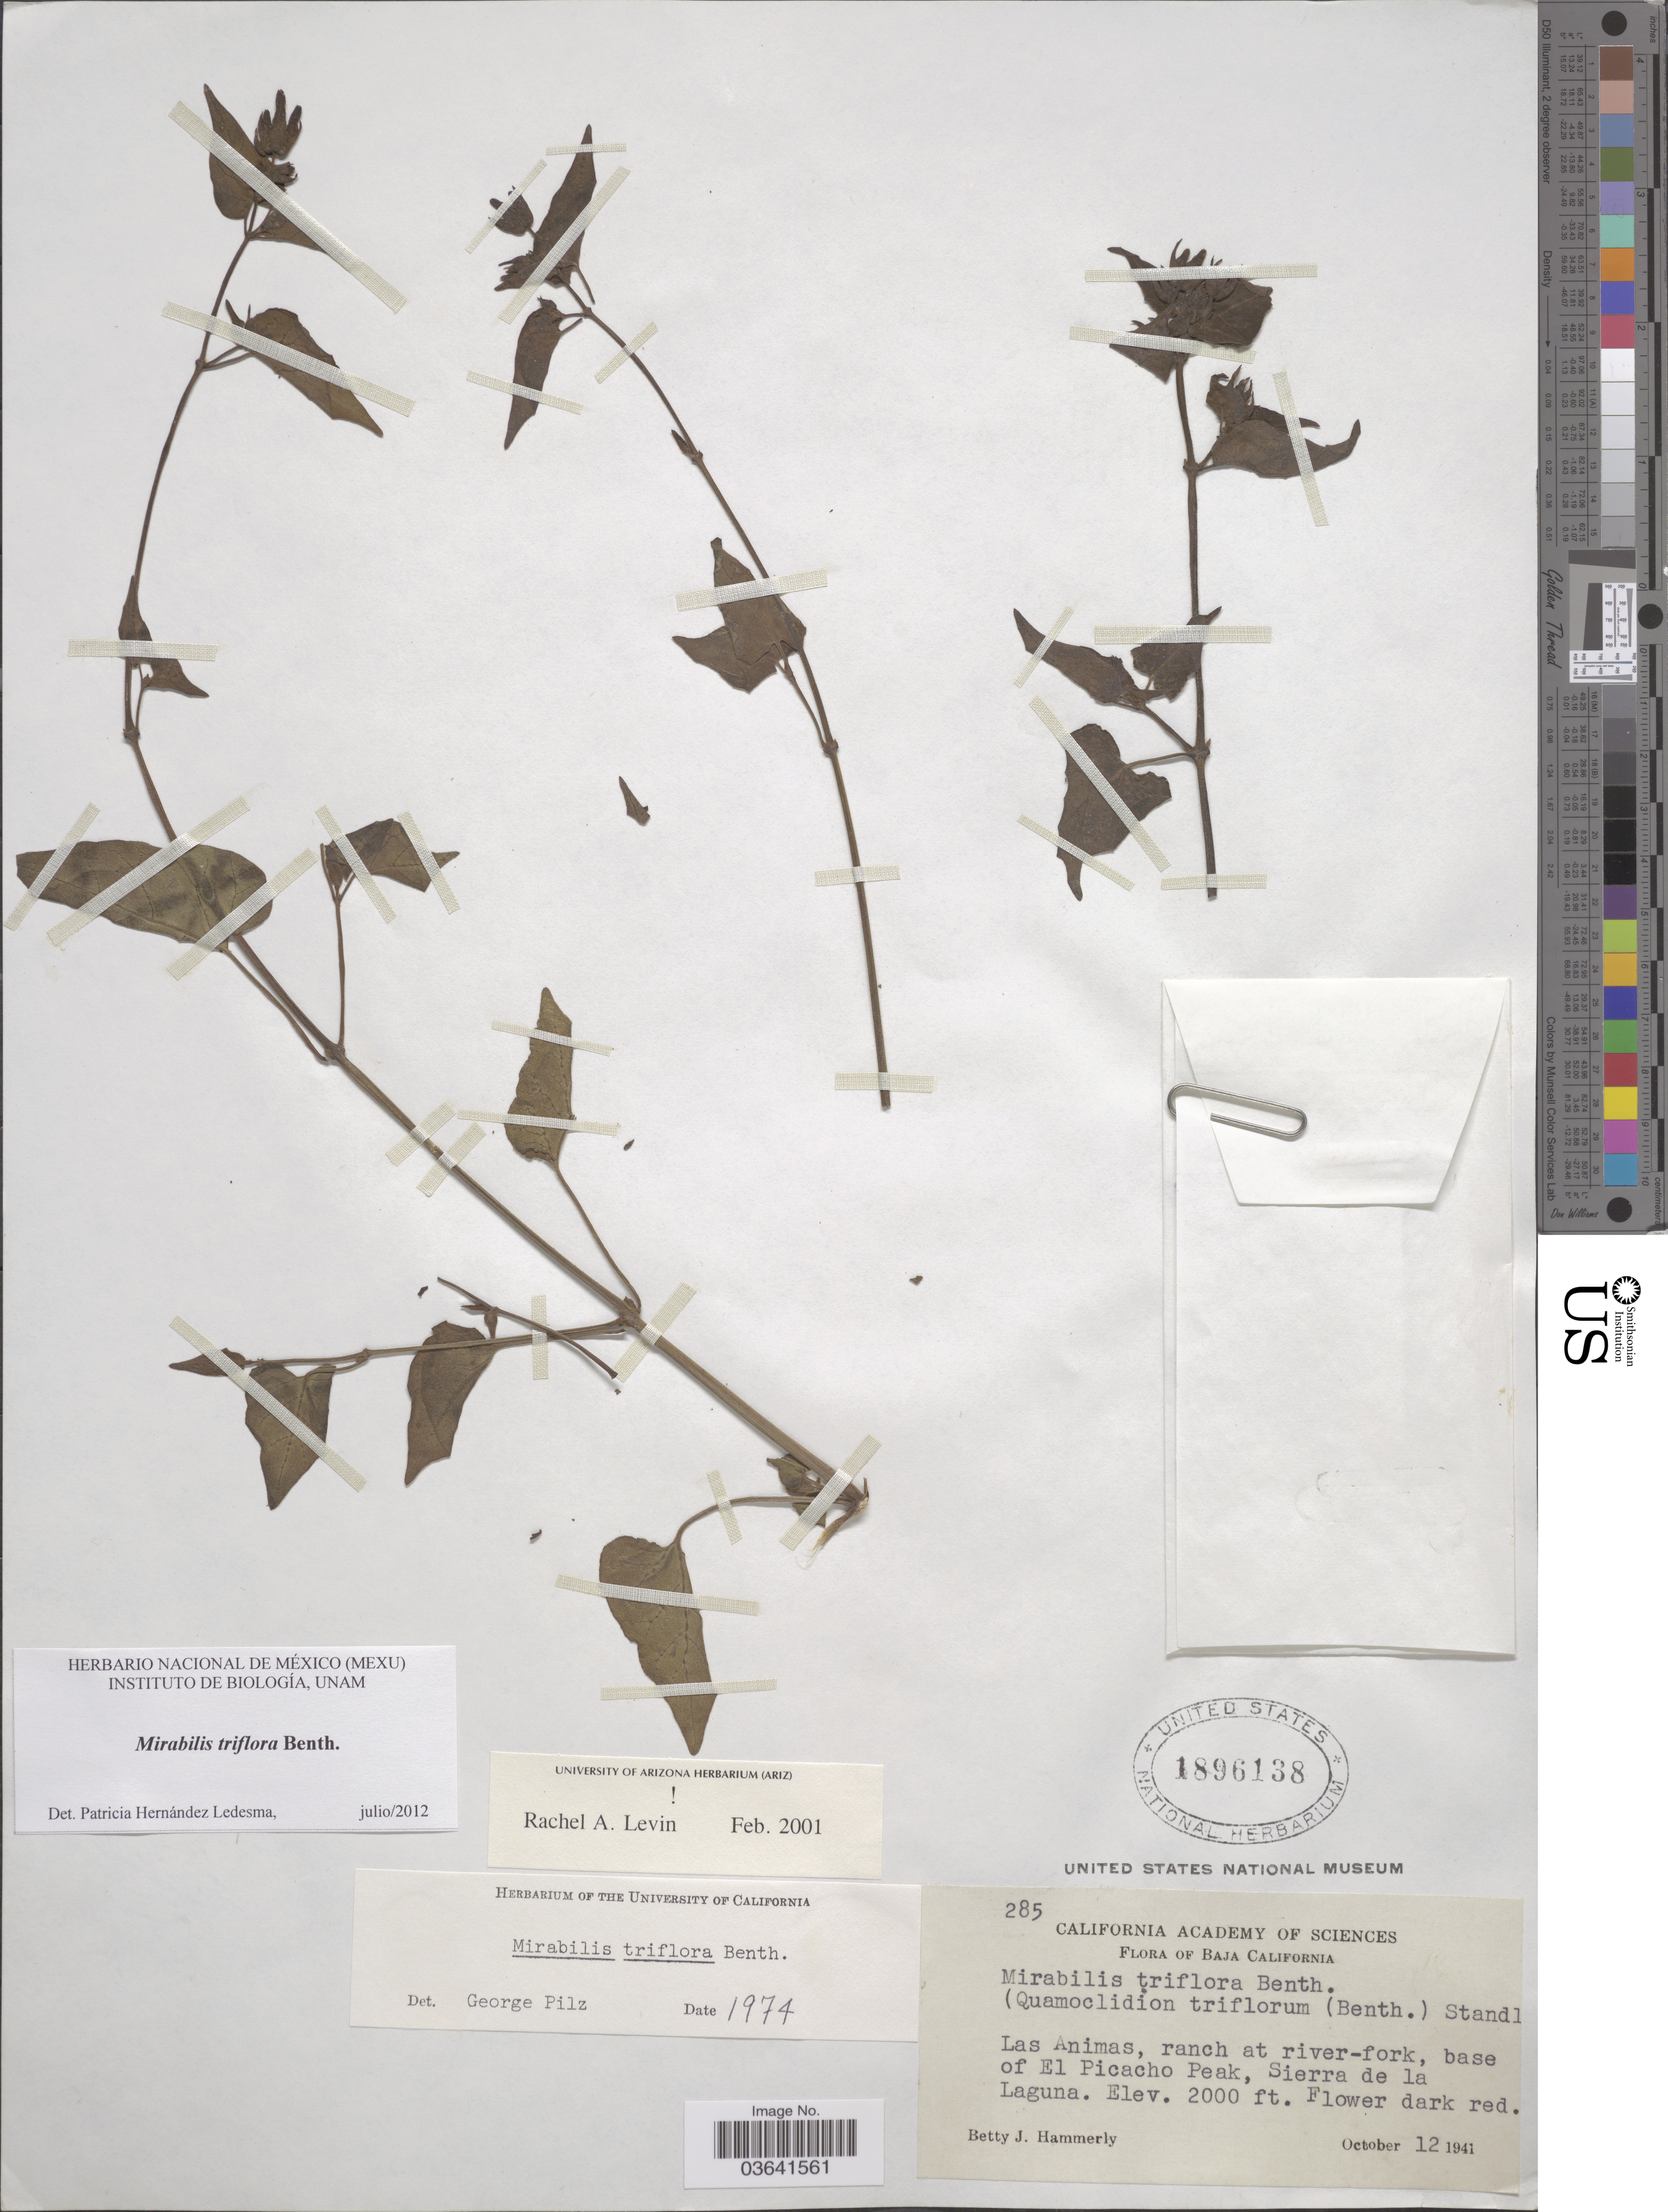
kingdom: Plantae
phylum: Tracheophyta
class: Magnoliopsida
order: Caryophyllales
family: Nyctaginaceae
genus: Mirabilis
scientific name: Mirabilis triflora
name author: Benth.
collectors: B. J. Hammerly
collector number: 285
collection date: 1941-10-12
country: Mexico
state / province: Baja California Sur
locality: Los Animas, ranch at river-fork, base of El Picacho Peak, Sierra de la Laguna.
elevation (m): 610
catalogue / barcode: US 1896138